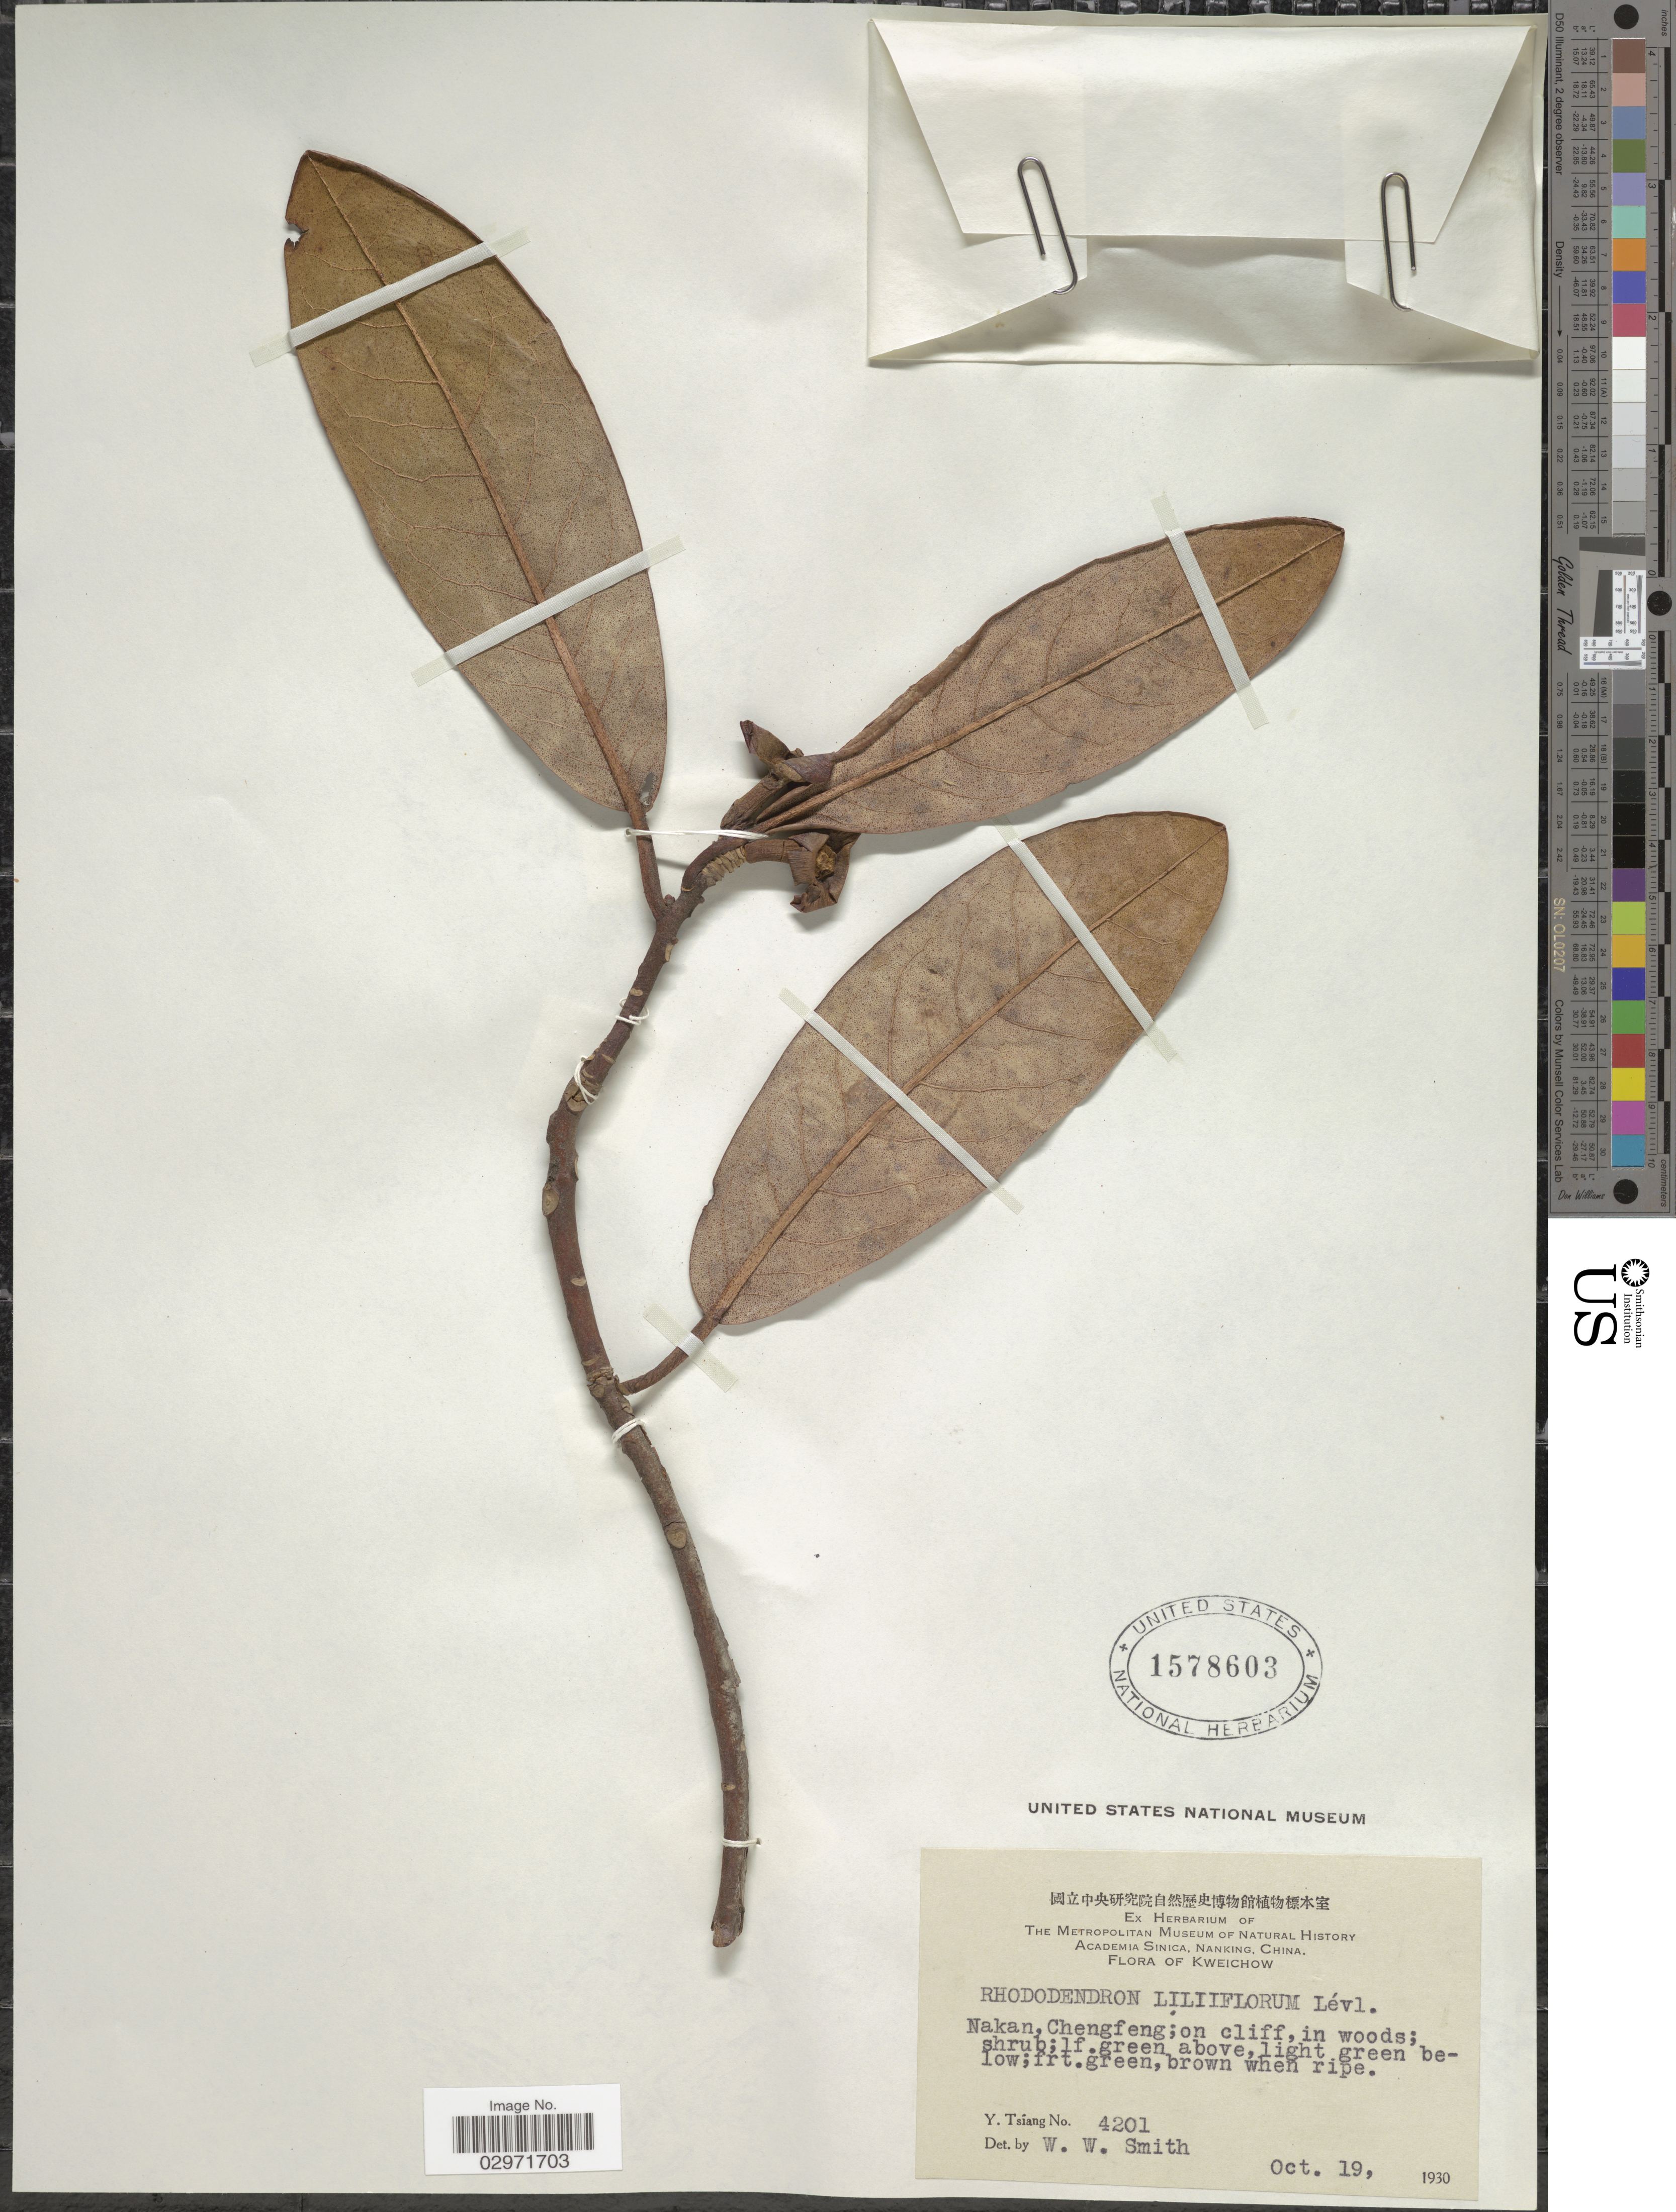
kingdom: Plantae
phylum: Tracheophyta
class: Magnoliopsida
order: Ericales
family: Ericaceae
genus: Rhododendron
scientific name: Rhododendron liliiflorum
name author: H. Lév.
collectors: Y. Tsiang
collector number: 4201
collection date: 1930-10-19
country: China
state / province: Guizhou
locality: Kweichow. Nakan, Chengfeng.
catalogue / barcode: US 1578603